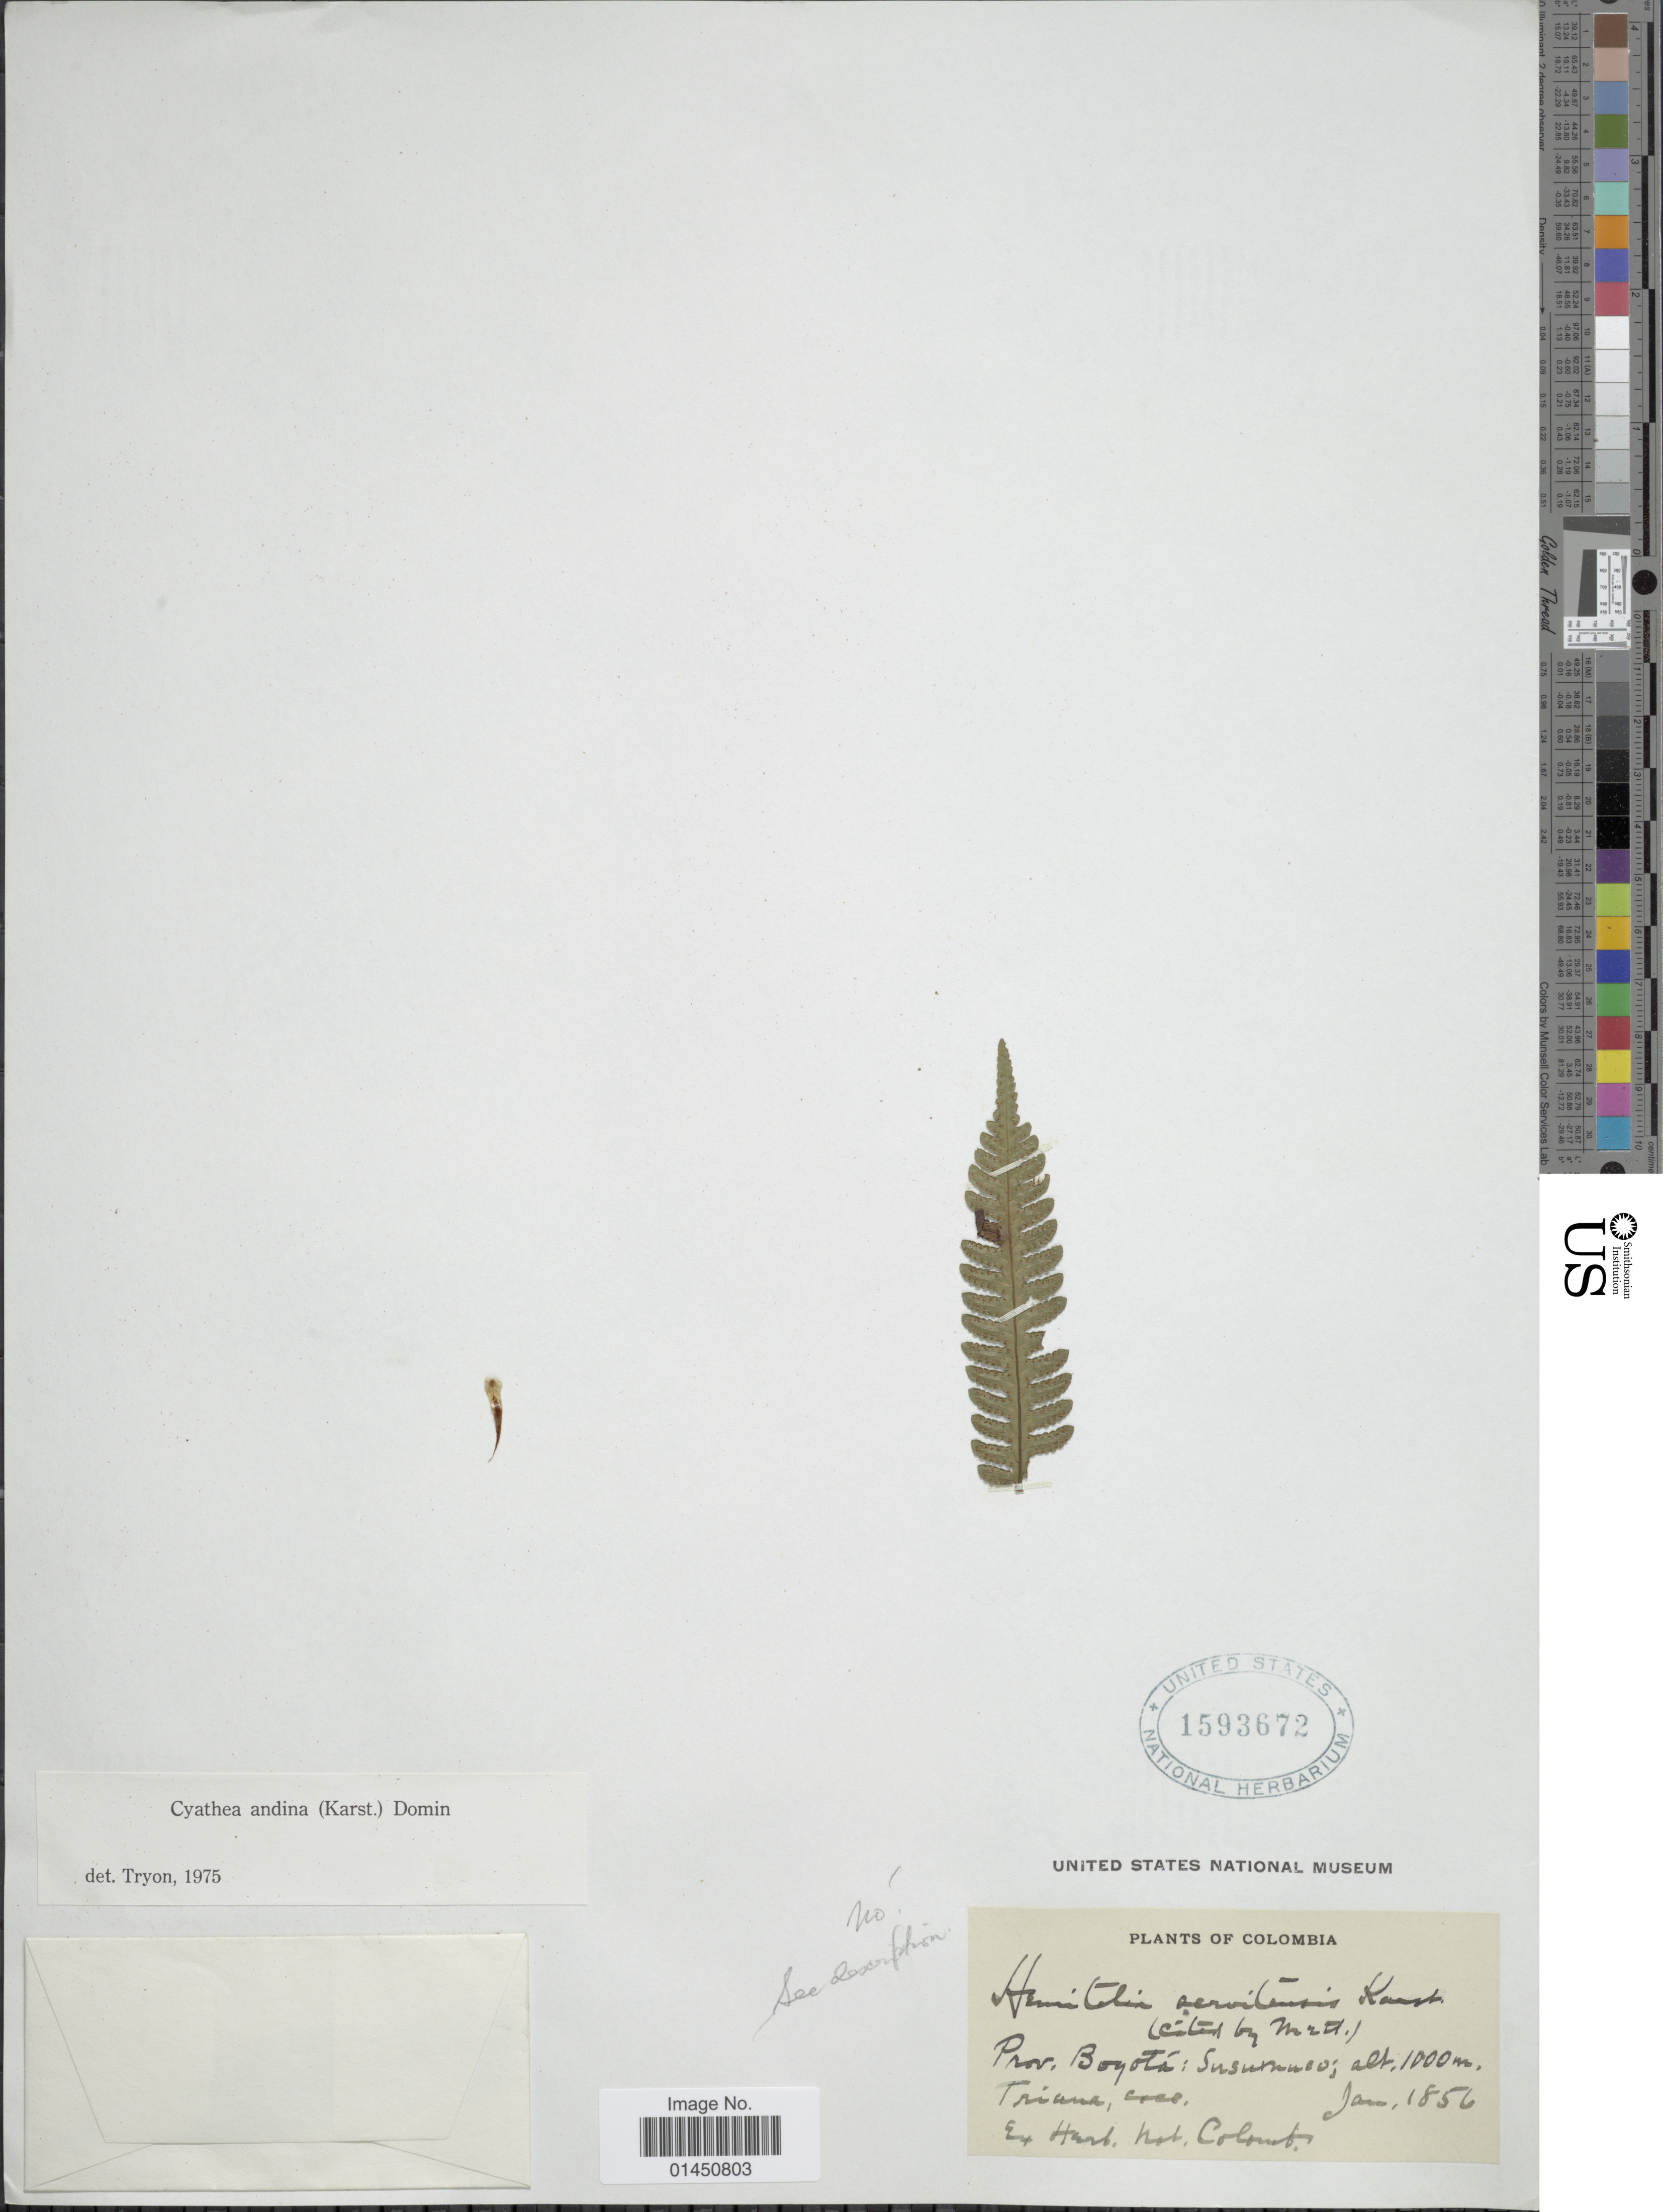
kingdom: Plantae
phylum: Tracheophyta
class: Polypodiopsida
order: Cyatheales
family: Cyatheaceae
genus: Cyathea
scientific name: Cyathea andina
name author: Domin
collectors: J. J. Triana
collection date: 1856-01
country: Colombia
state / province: Bogota D.C.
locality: Susumuco.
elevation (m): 1000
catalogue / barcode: US 1593672